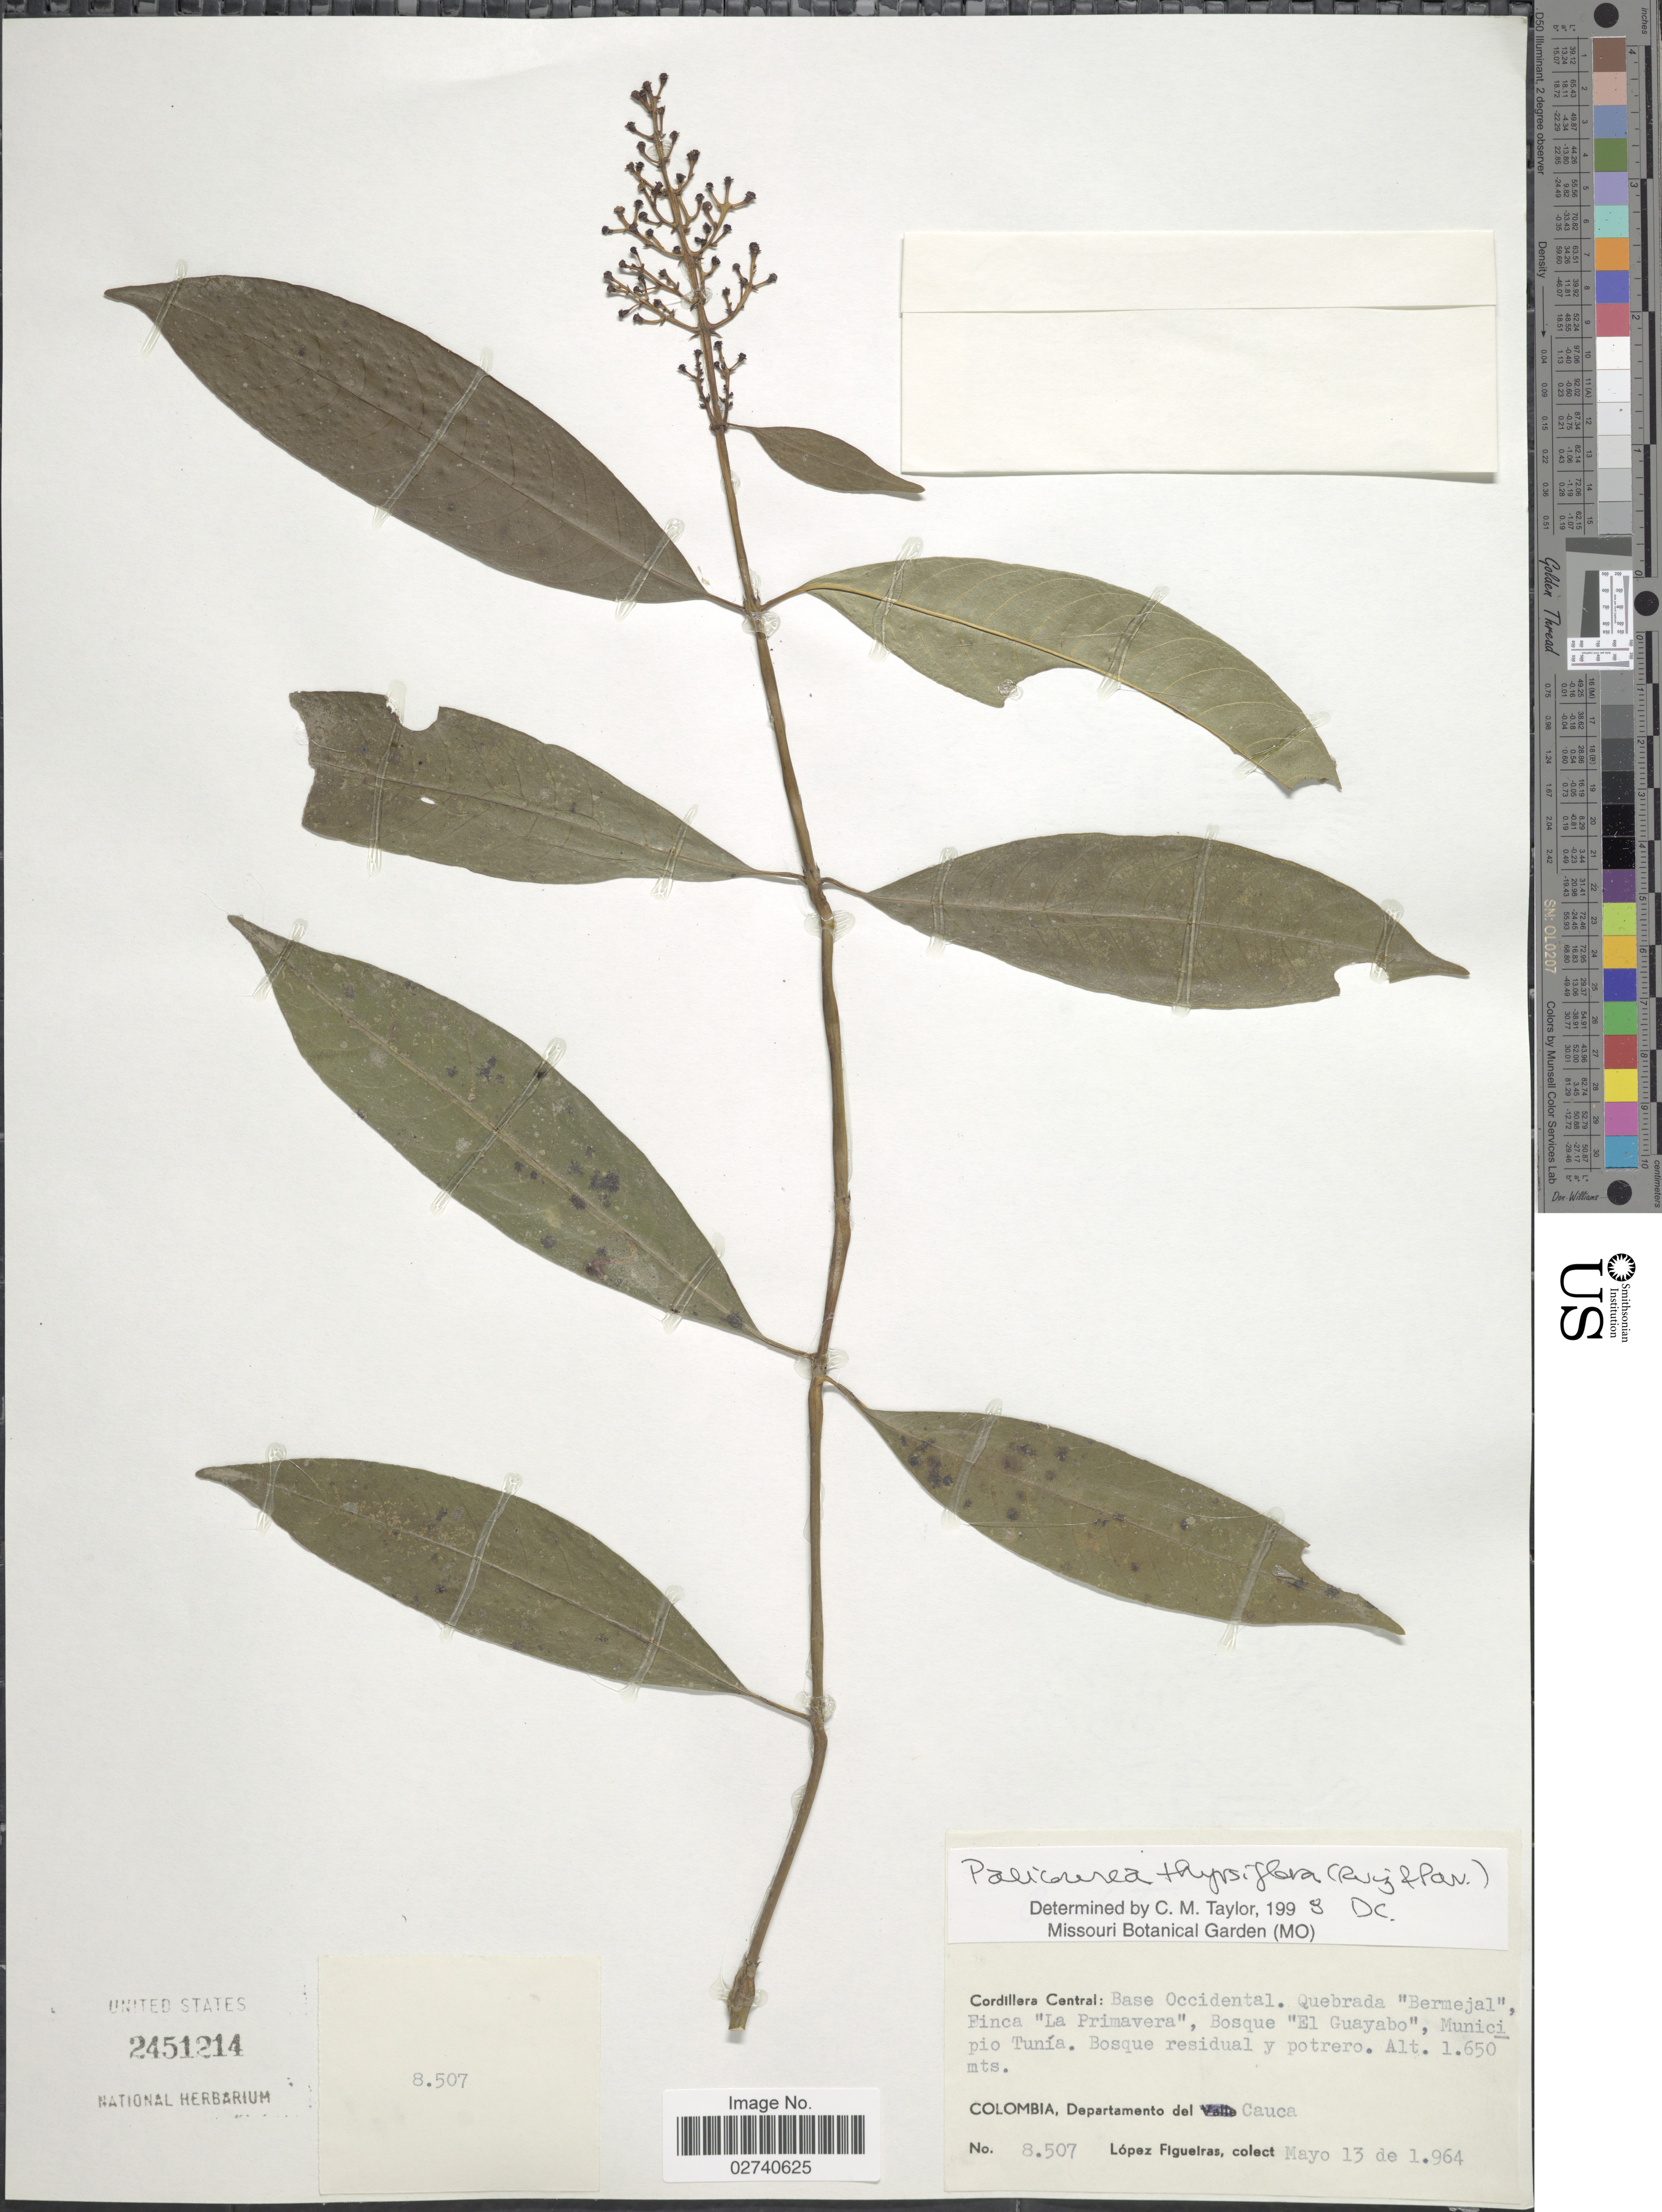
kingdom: Plantae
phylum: Tracheophyta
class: Magnoliopsida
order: Gentianales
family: Rubiaceae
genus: Palicourea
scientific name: Palicourea thyrsiflora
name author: (Ruiz & Pav.) DC.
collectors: M. López Figueiras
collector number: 8507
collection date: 1964-05-13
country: Colombia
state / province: Cauca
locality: Cordillera Central: Base Occidental. Quebrada "Bermejal", Finca "La Primavera", Bosque "El Guayabo", Municipio Tunia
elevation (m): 1650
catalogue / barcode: US 2451214